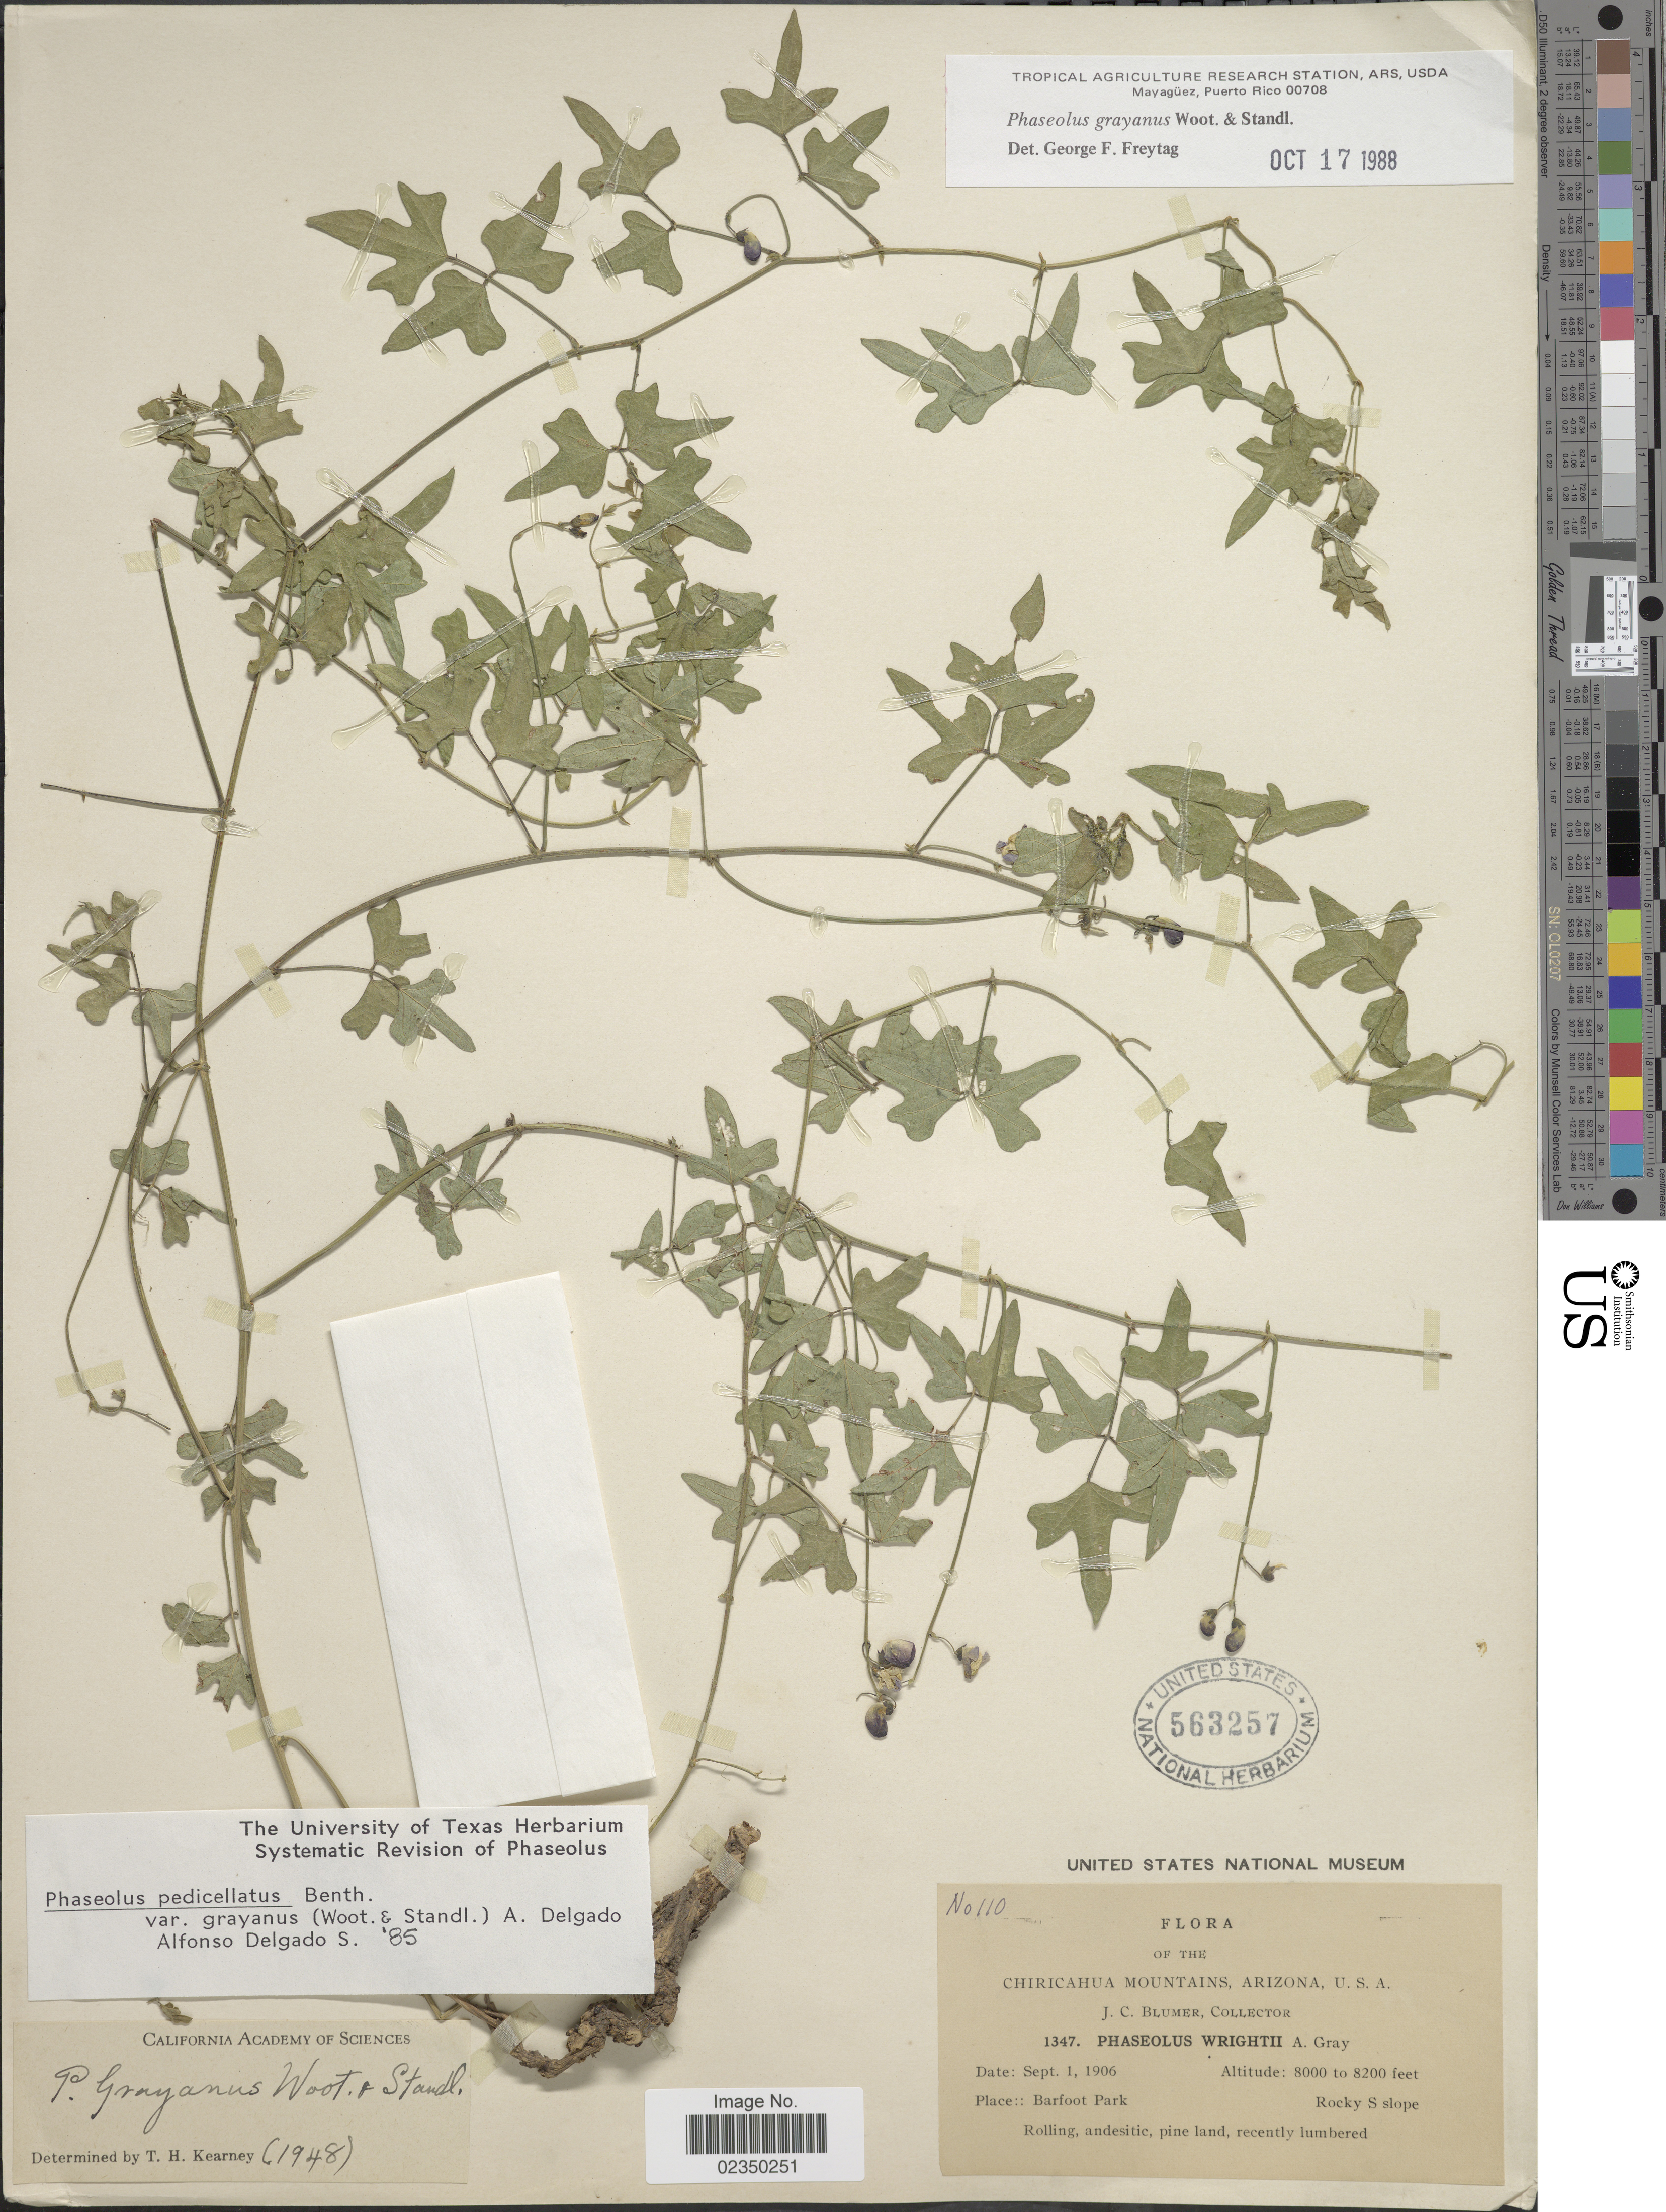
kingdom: Plantae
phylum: Tracheophyta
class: Magnoliopsida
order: Fabales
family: Fabaceae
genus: Phaseolus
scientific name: Phaseolus grayanus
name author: Wooton & Standl.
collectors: J. C. Blumer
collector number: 1347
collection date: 1906-09-01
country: United States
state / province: Arizona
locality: Chiricahua Mountains, U.S.A., Barfoot Park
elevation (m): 2438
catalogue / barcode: US 563257